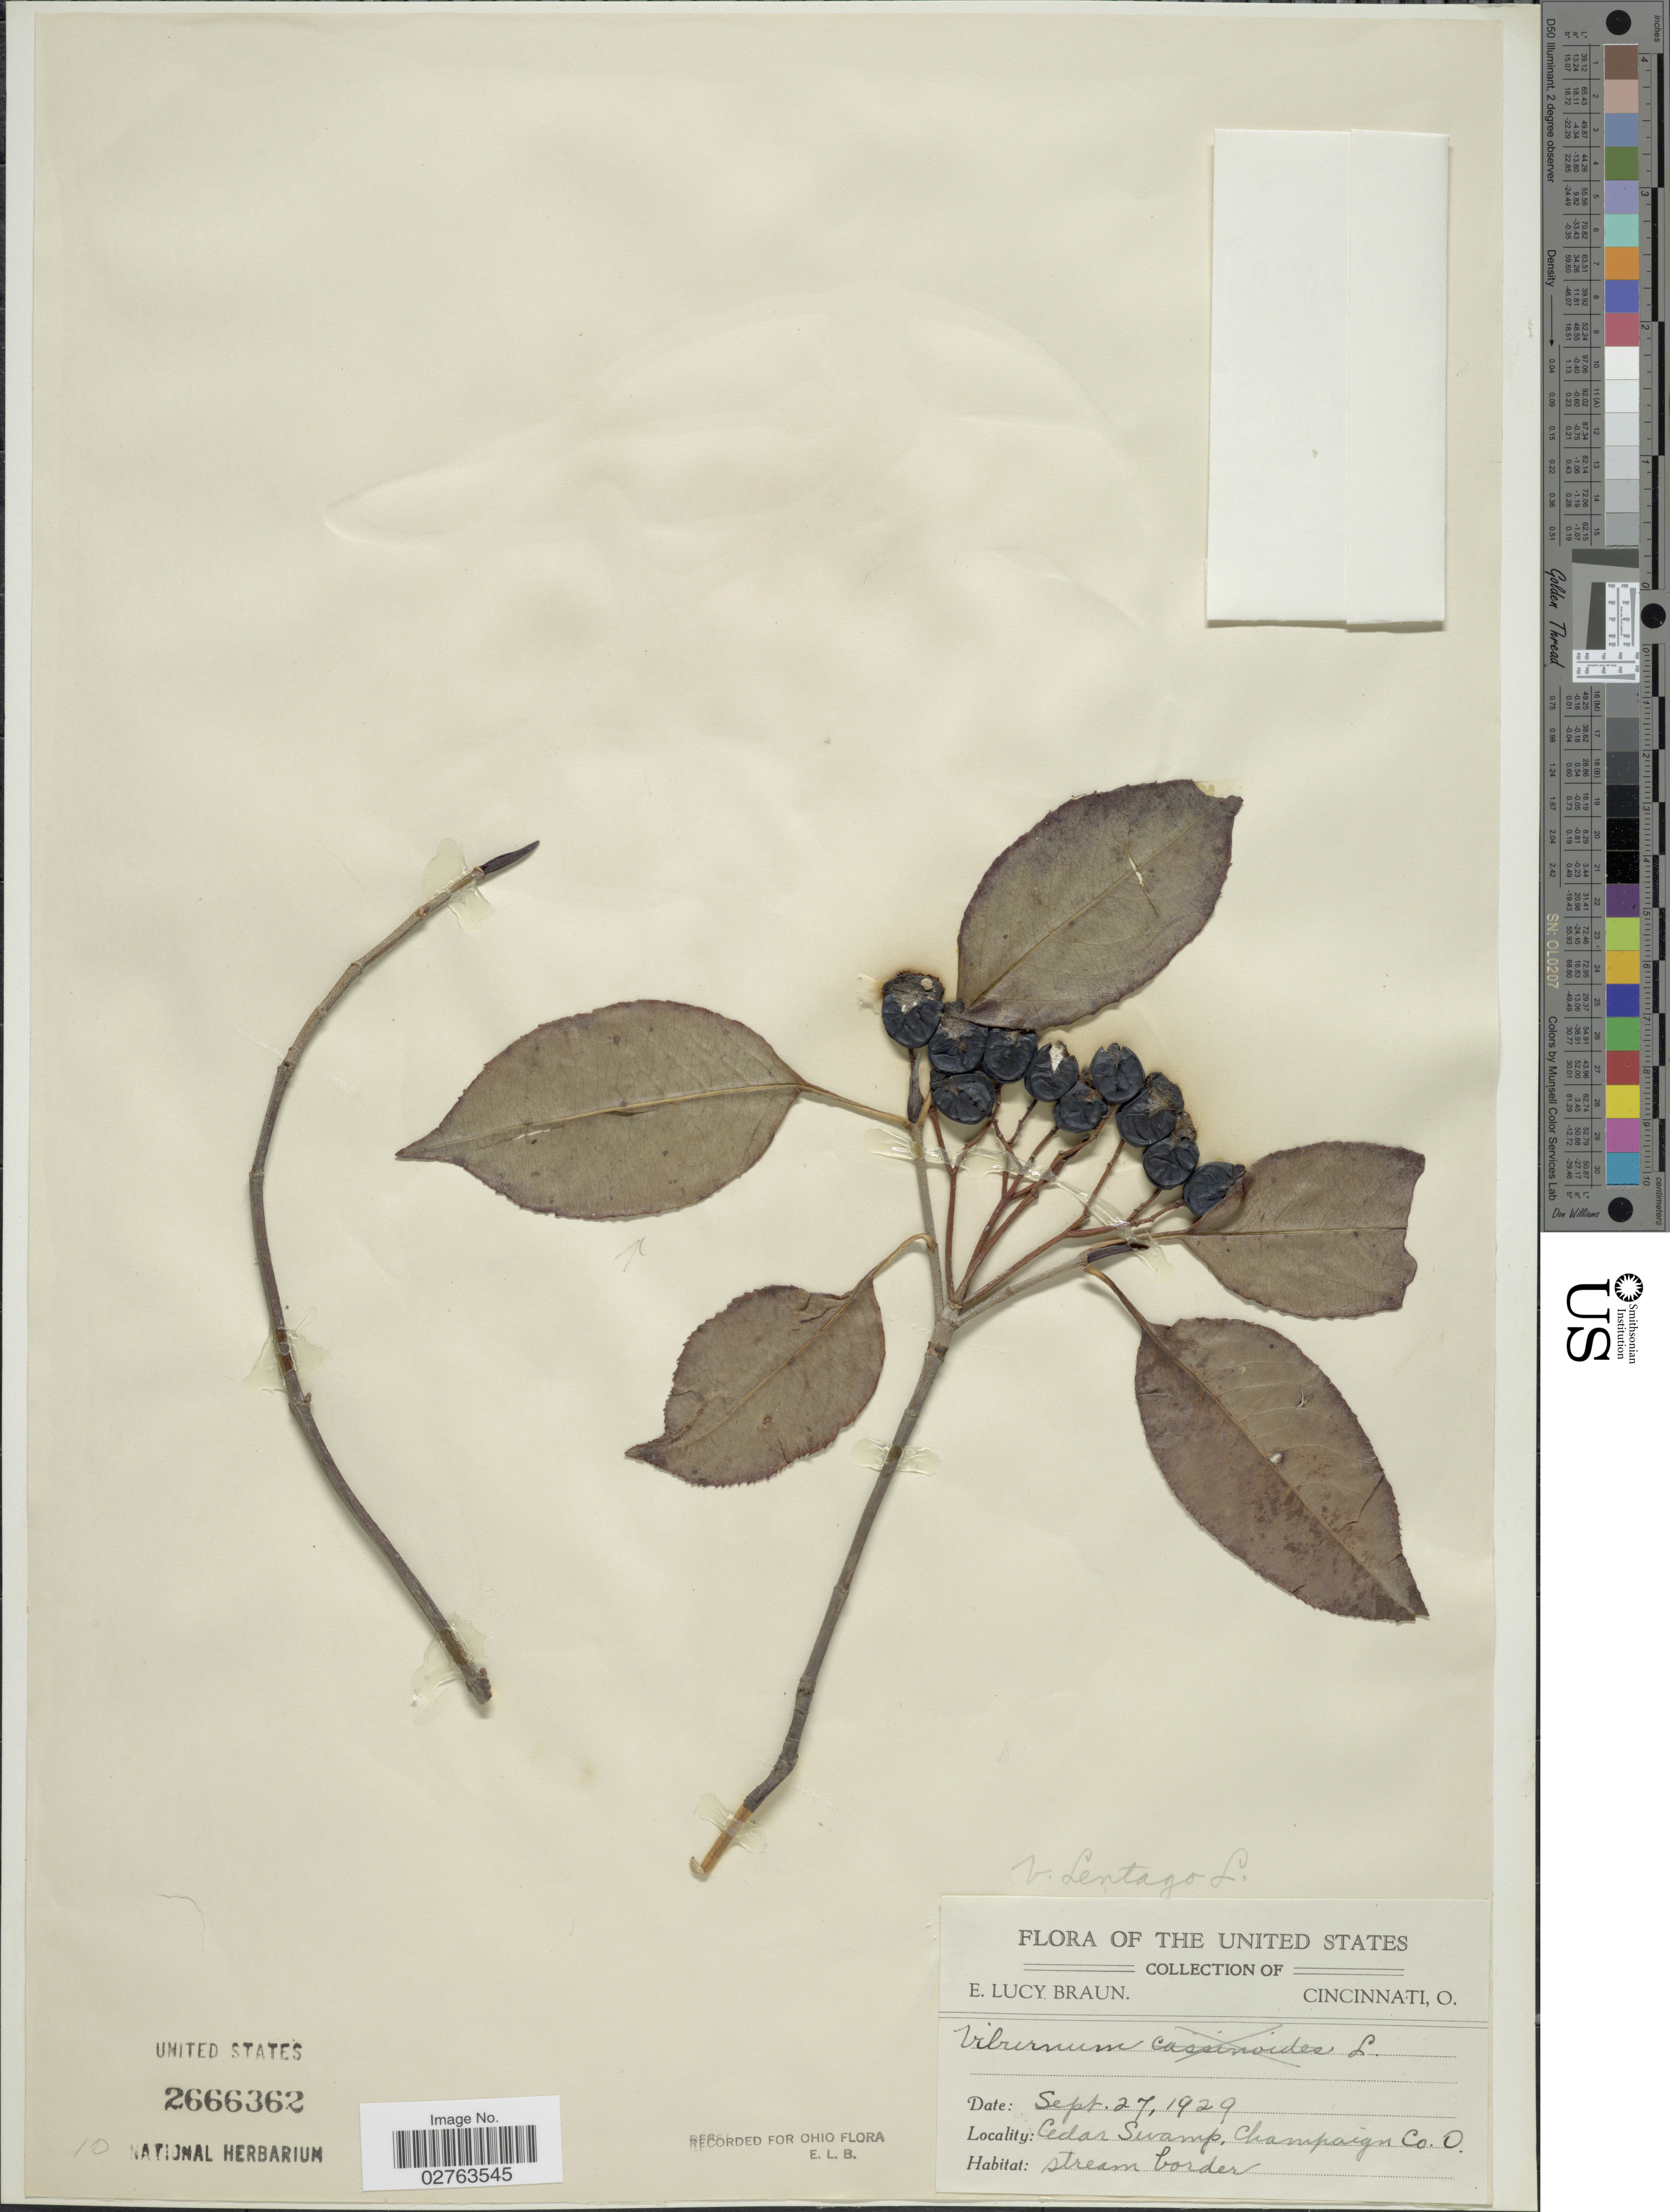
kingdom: Plantae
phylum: Tracheophyta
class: Magnoliopsida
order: Dipsacales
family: Viburnaceae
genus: Viburnum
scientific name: Viburnum lentago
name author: L.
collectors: E. L. Braun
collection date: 1929-09-27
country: United States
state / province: Ohio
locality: Cedar Swamp, Champaign Co. O.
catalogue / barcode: US 2666362